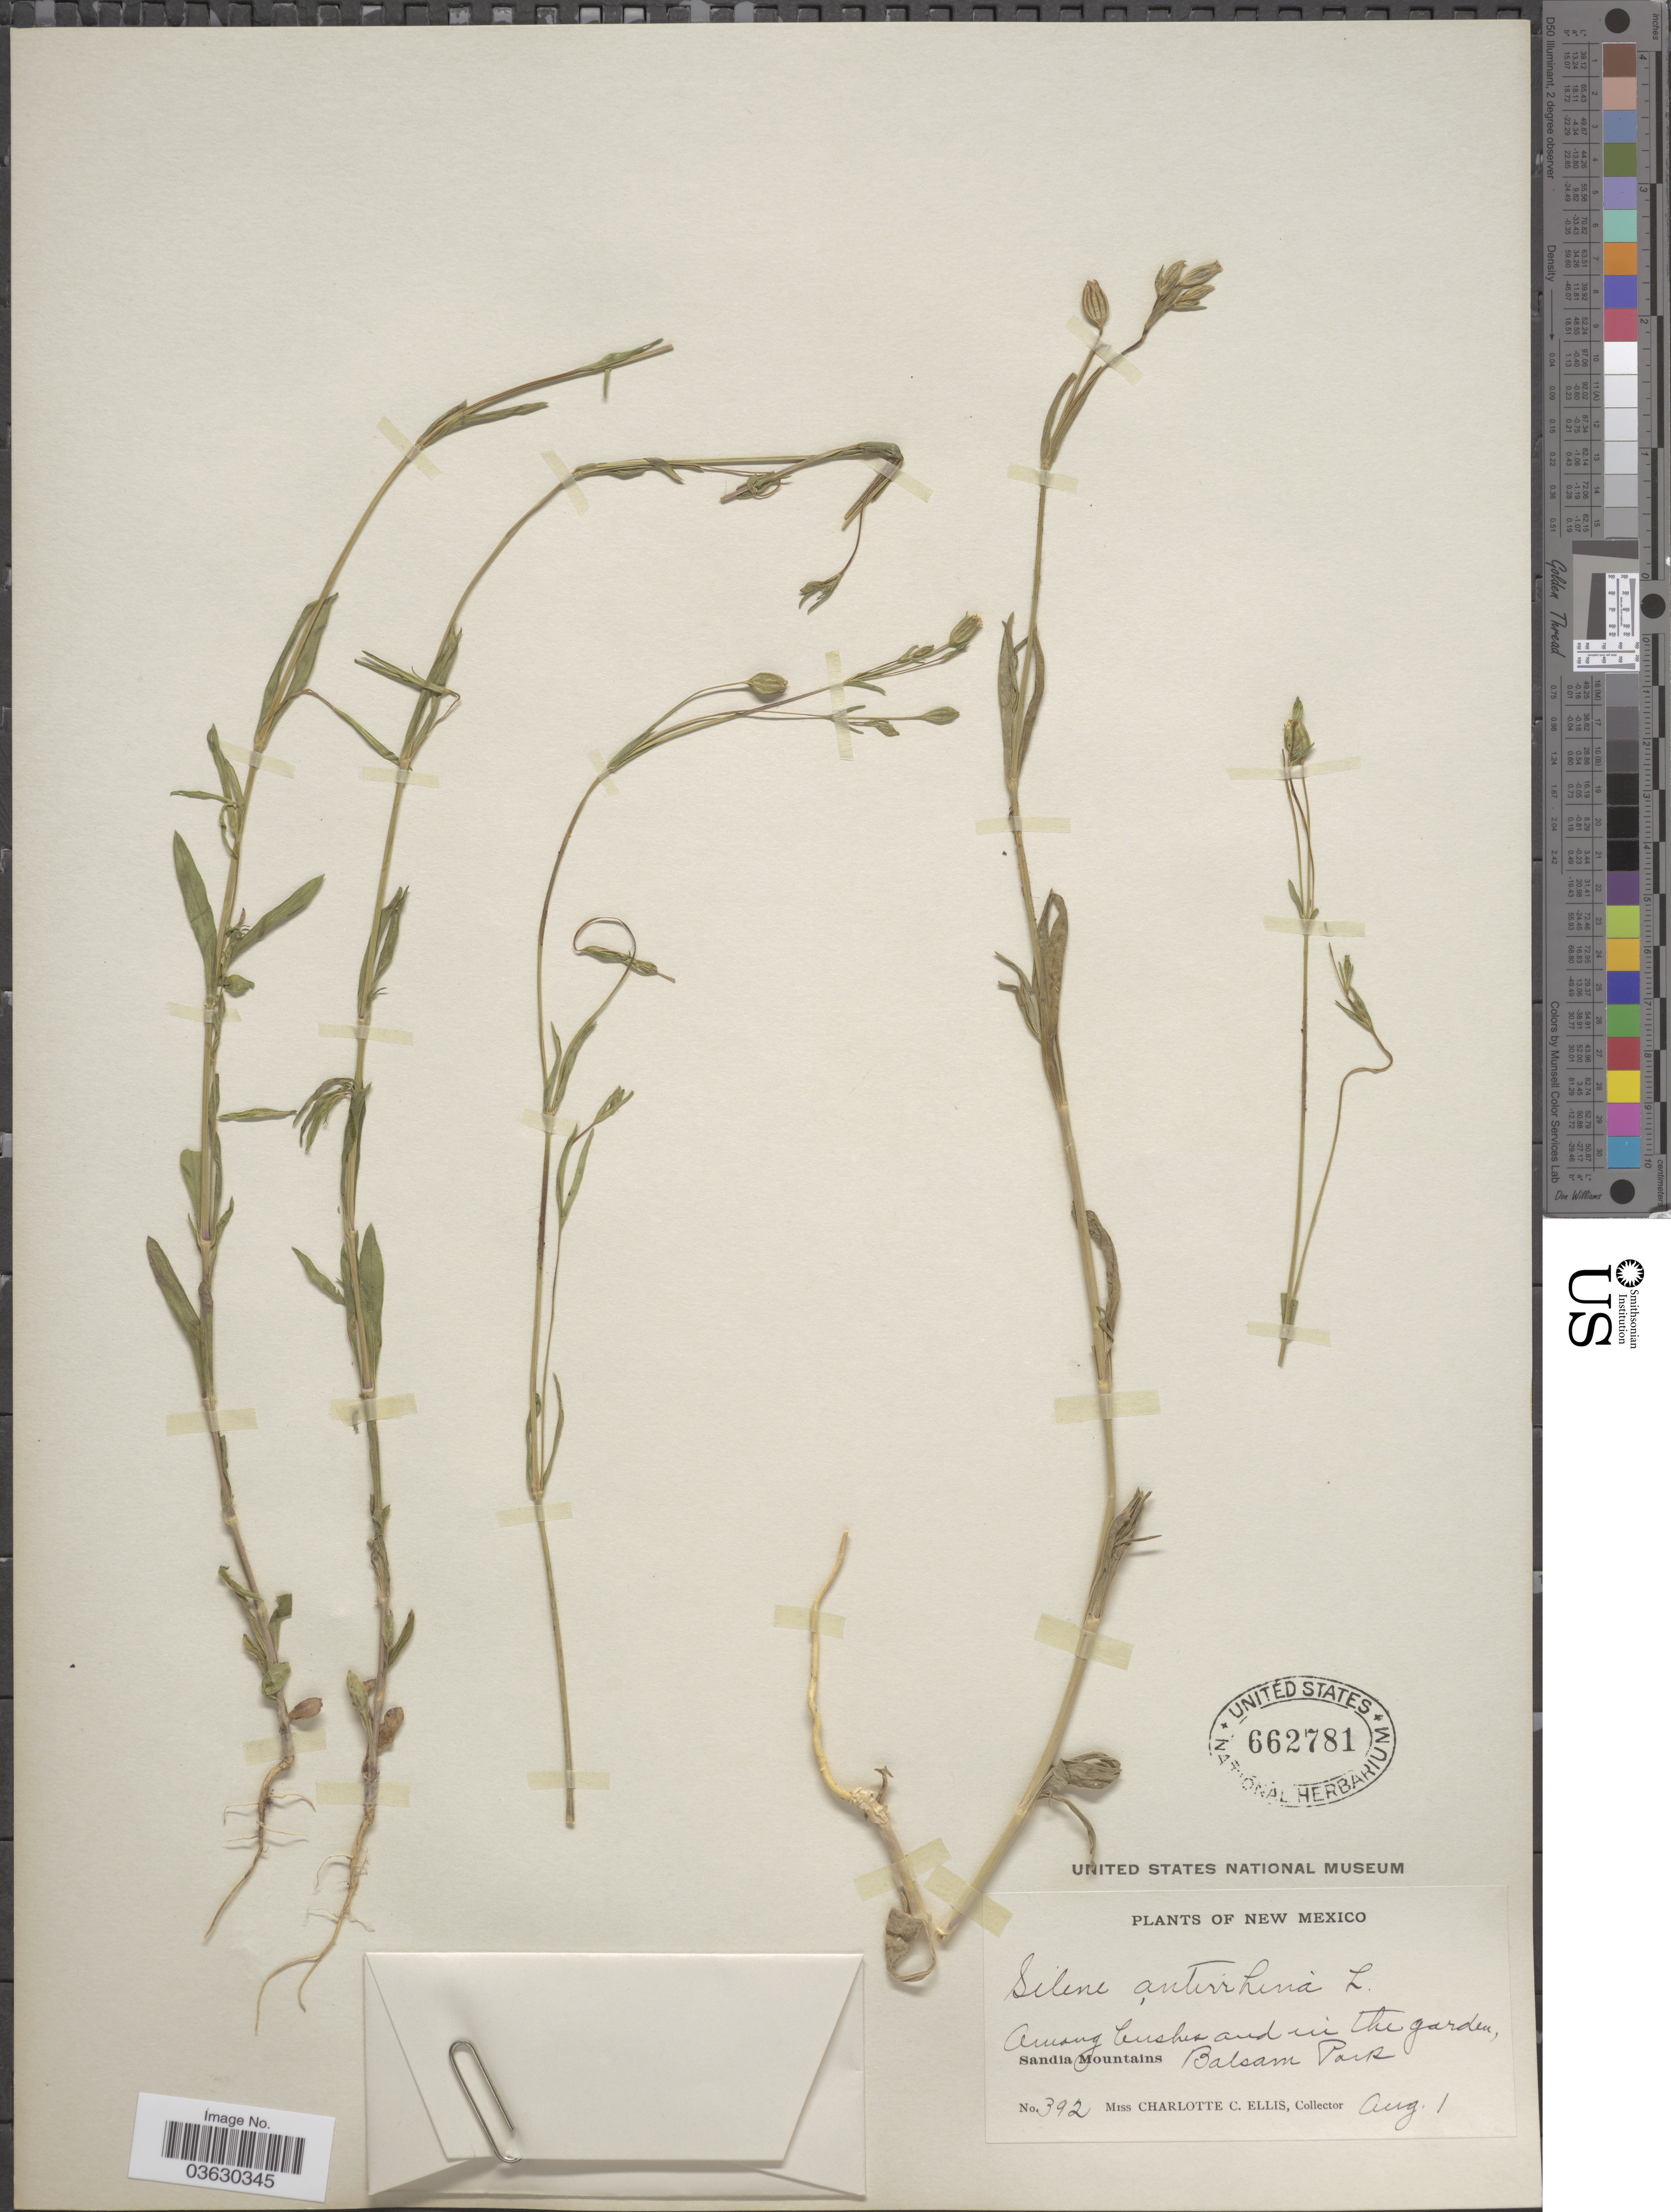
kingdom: Plantae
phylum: Tracheophyta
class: Magnoliopsida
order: Caryophyllales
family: Caryophyllaceae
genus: Silene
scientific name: Silene antirrhina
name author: L.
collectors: C. C. Ellis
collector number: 392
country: United States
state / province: New Mexico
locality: Among bushes and in the garden. Sandia Mountains, Balsam Park.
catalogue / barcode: US 662781